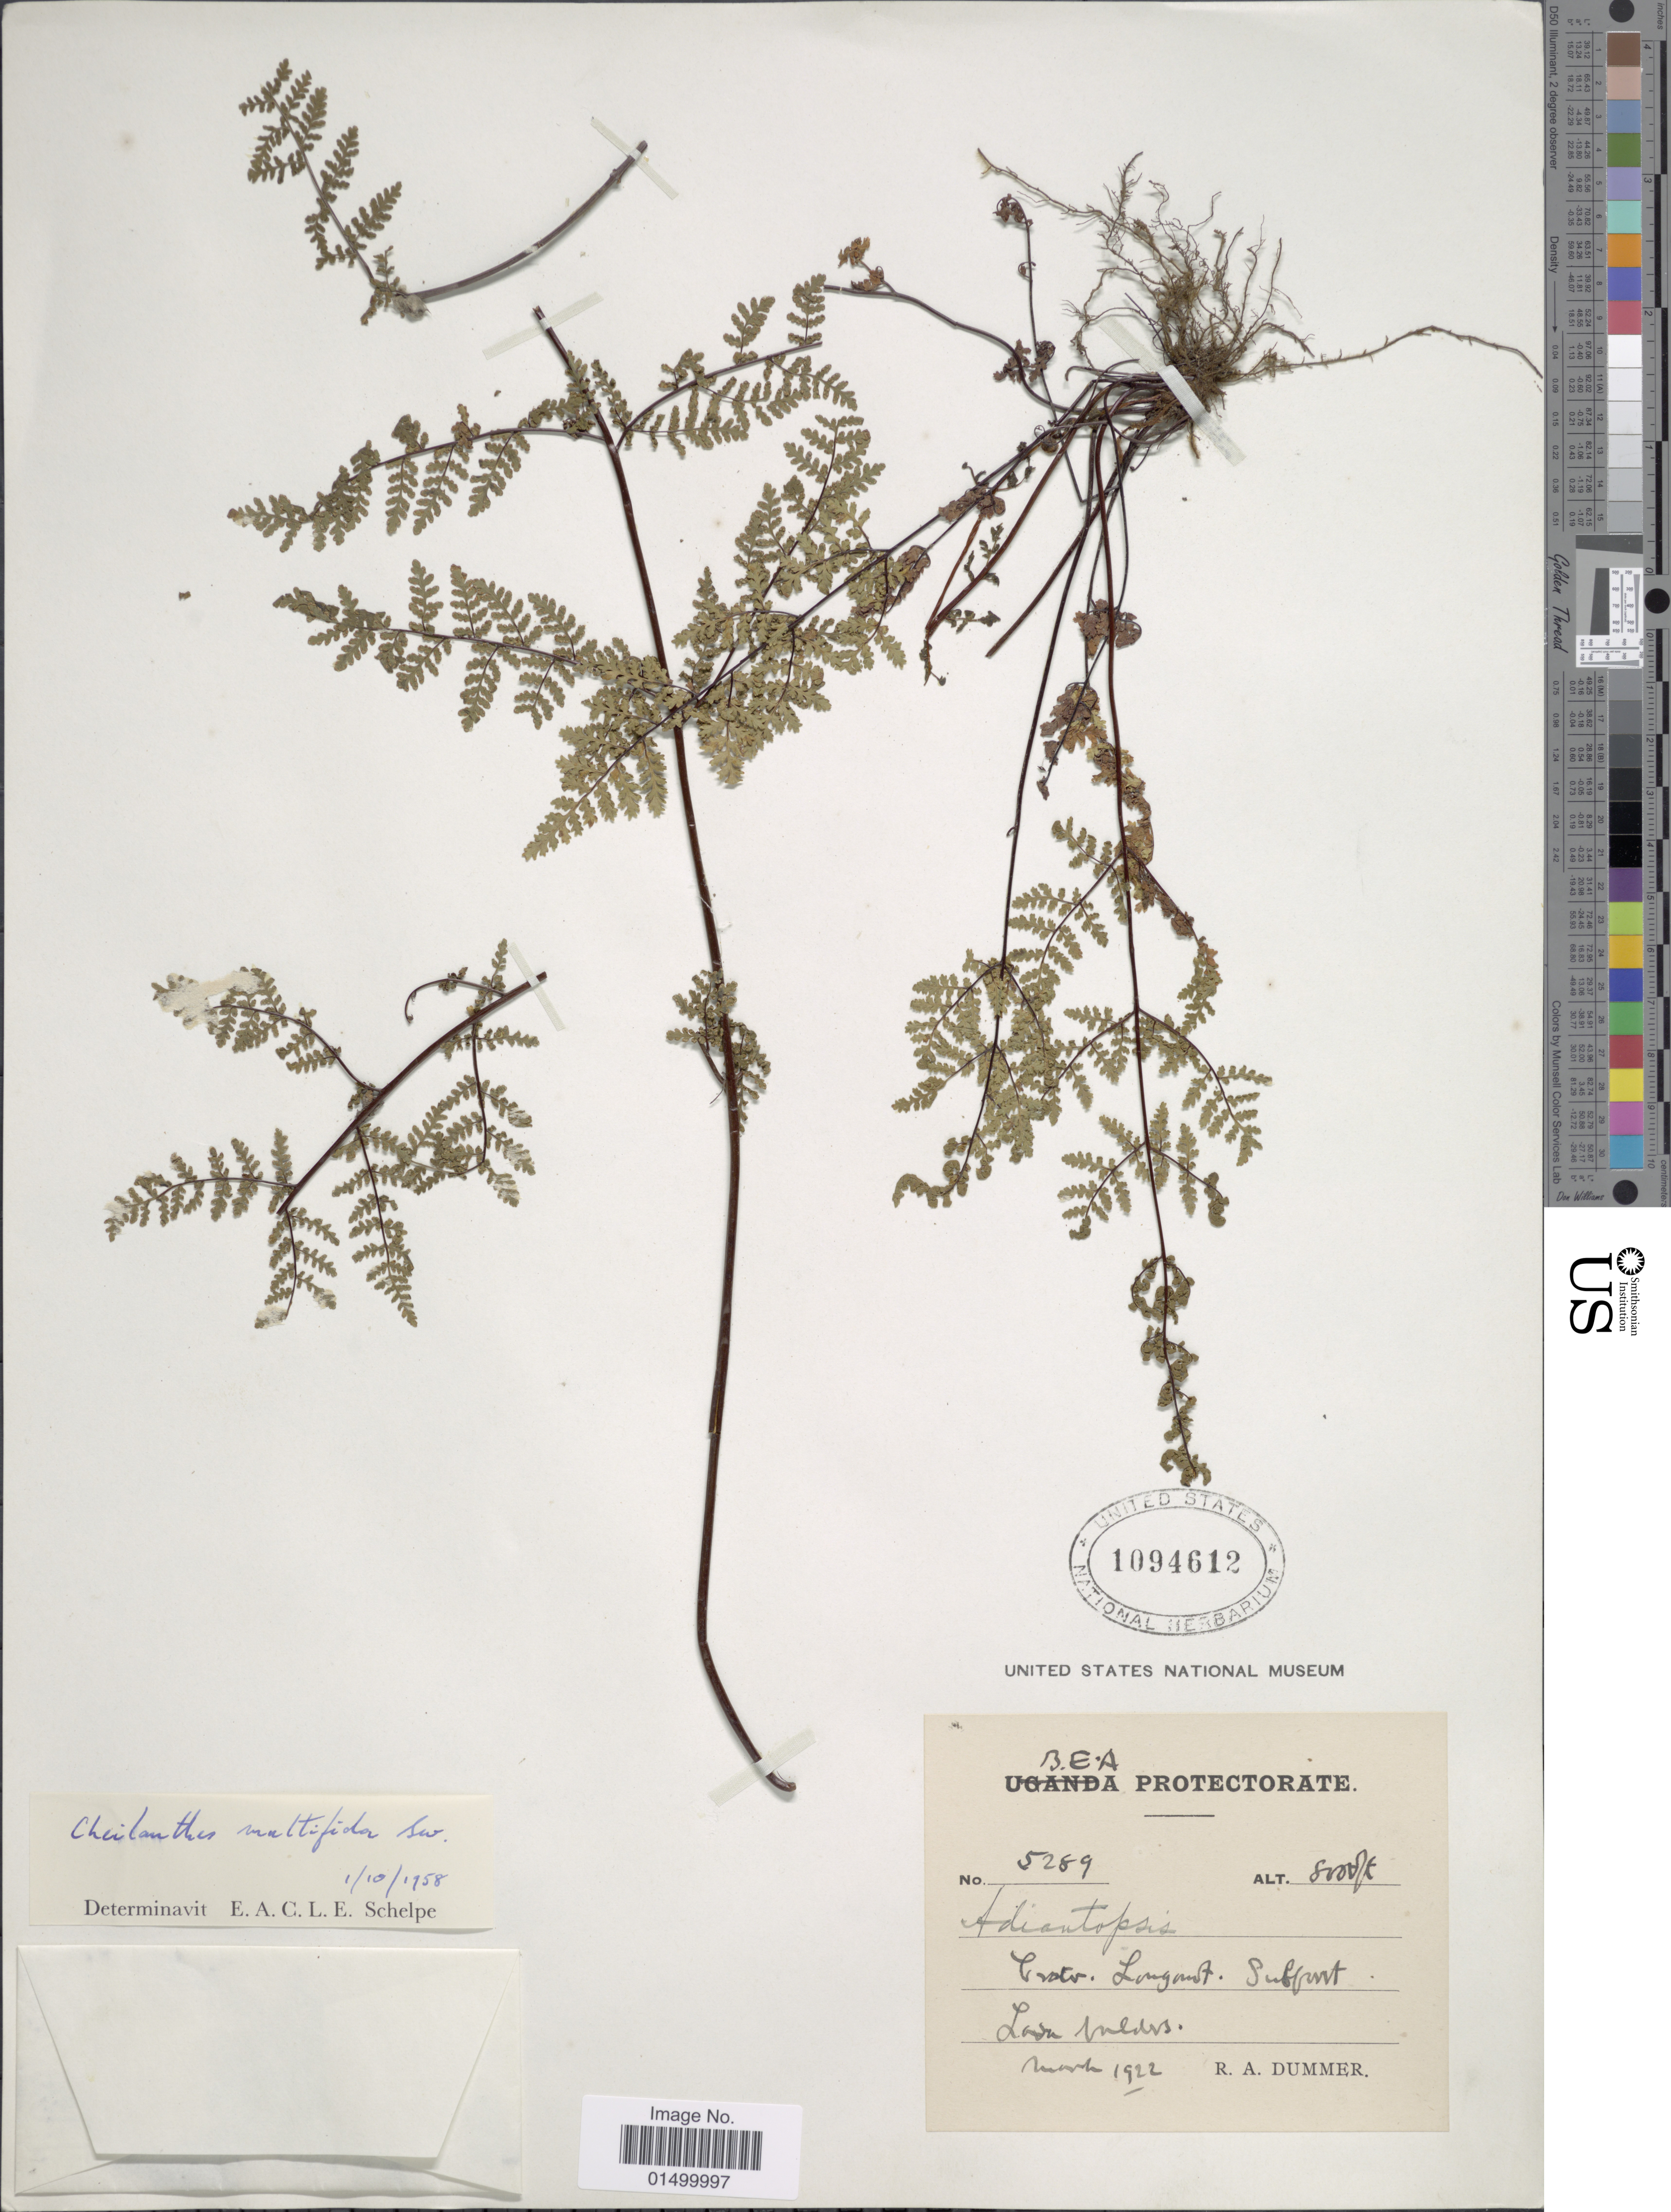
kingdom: Plantae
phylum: Tracheophyta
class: Polypodiopsida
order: Polypodiales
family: Pteridaceae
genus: Cheilanthes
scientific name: Cheilanthes multifida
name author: Sw.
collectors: R. Dümmer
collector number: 5289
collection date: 1922-03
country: Uganda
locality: B.E.A. Protectorate, Crater, Longonot, Subforest Lava boulders.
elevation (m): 2438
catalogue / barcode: US 1094612